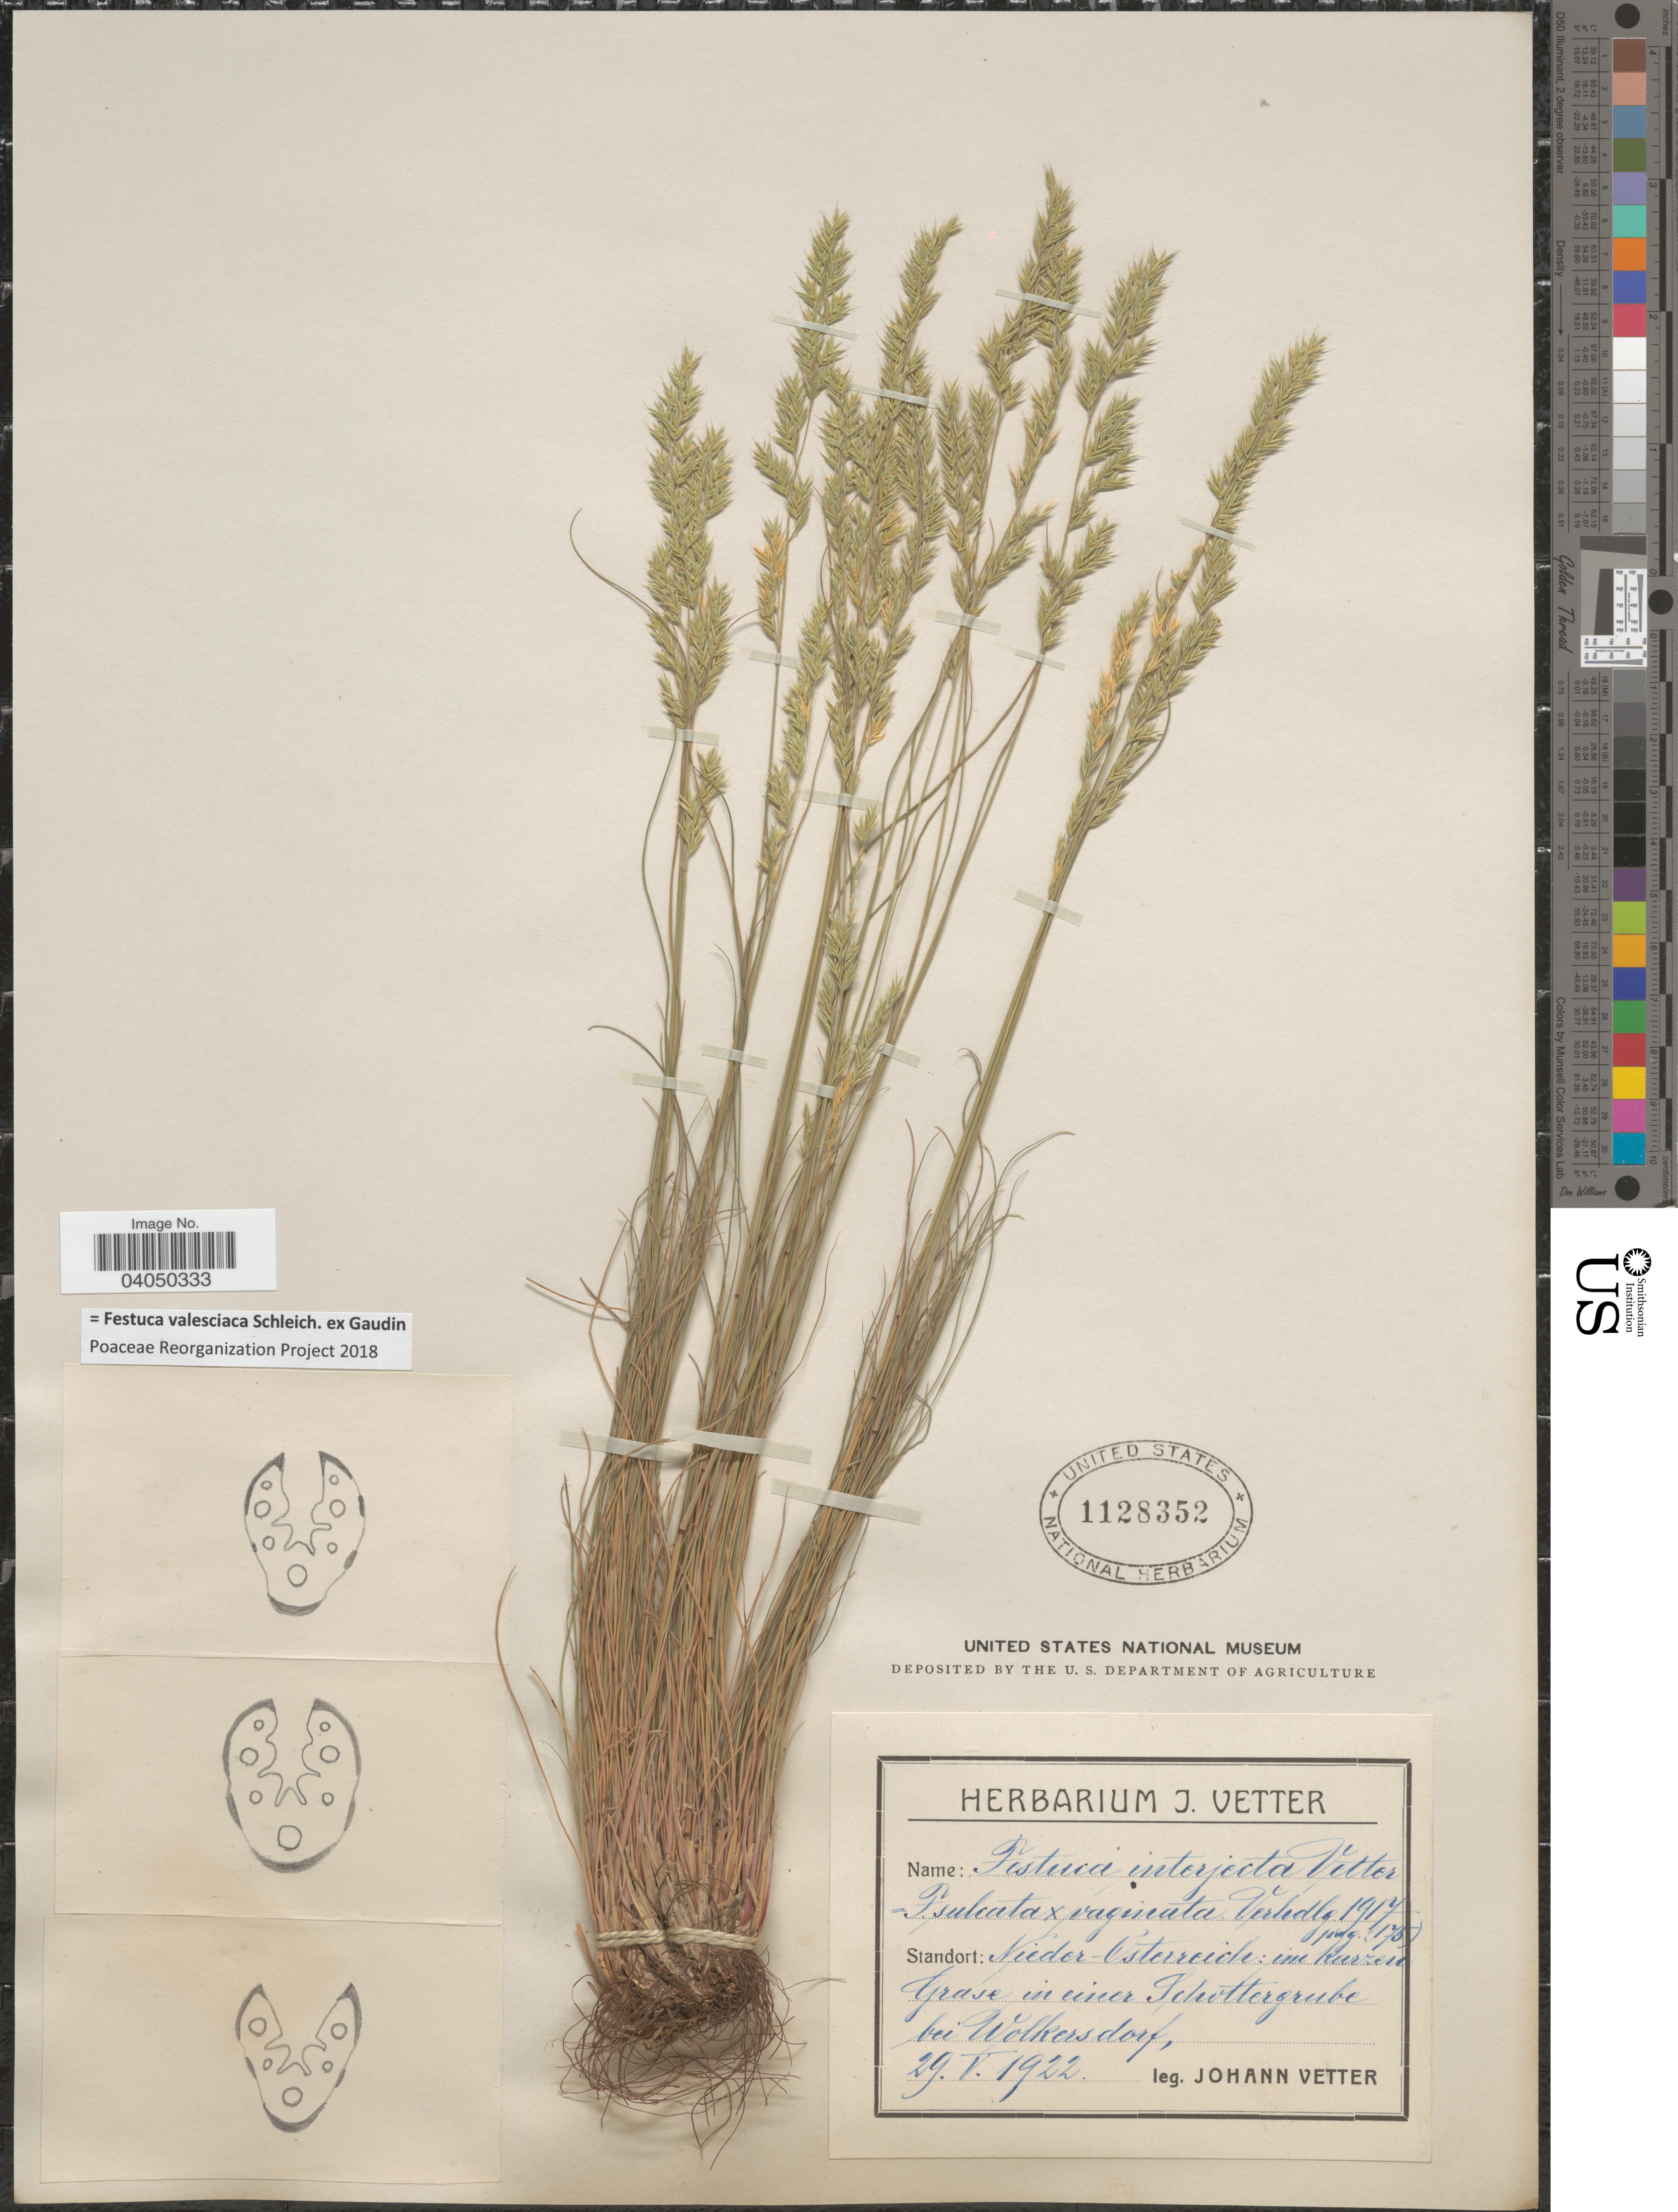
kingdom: Plantae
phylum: Tracheophyta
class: Liliopsida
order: Poales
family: Poaceae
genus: Festuca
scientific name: Festuca valesiaca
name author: Schleich. ex Gaudin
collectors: J. Vetter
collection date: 1922-05-29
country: Austria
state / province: Niederosterreich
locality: Nieder-Osterreich: im Kurzen Grase in einer Schottergrube bei Wolkersdorf.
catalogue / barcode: US 1128352